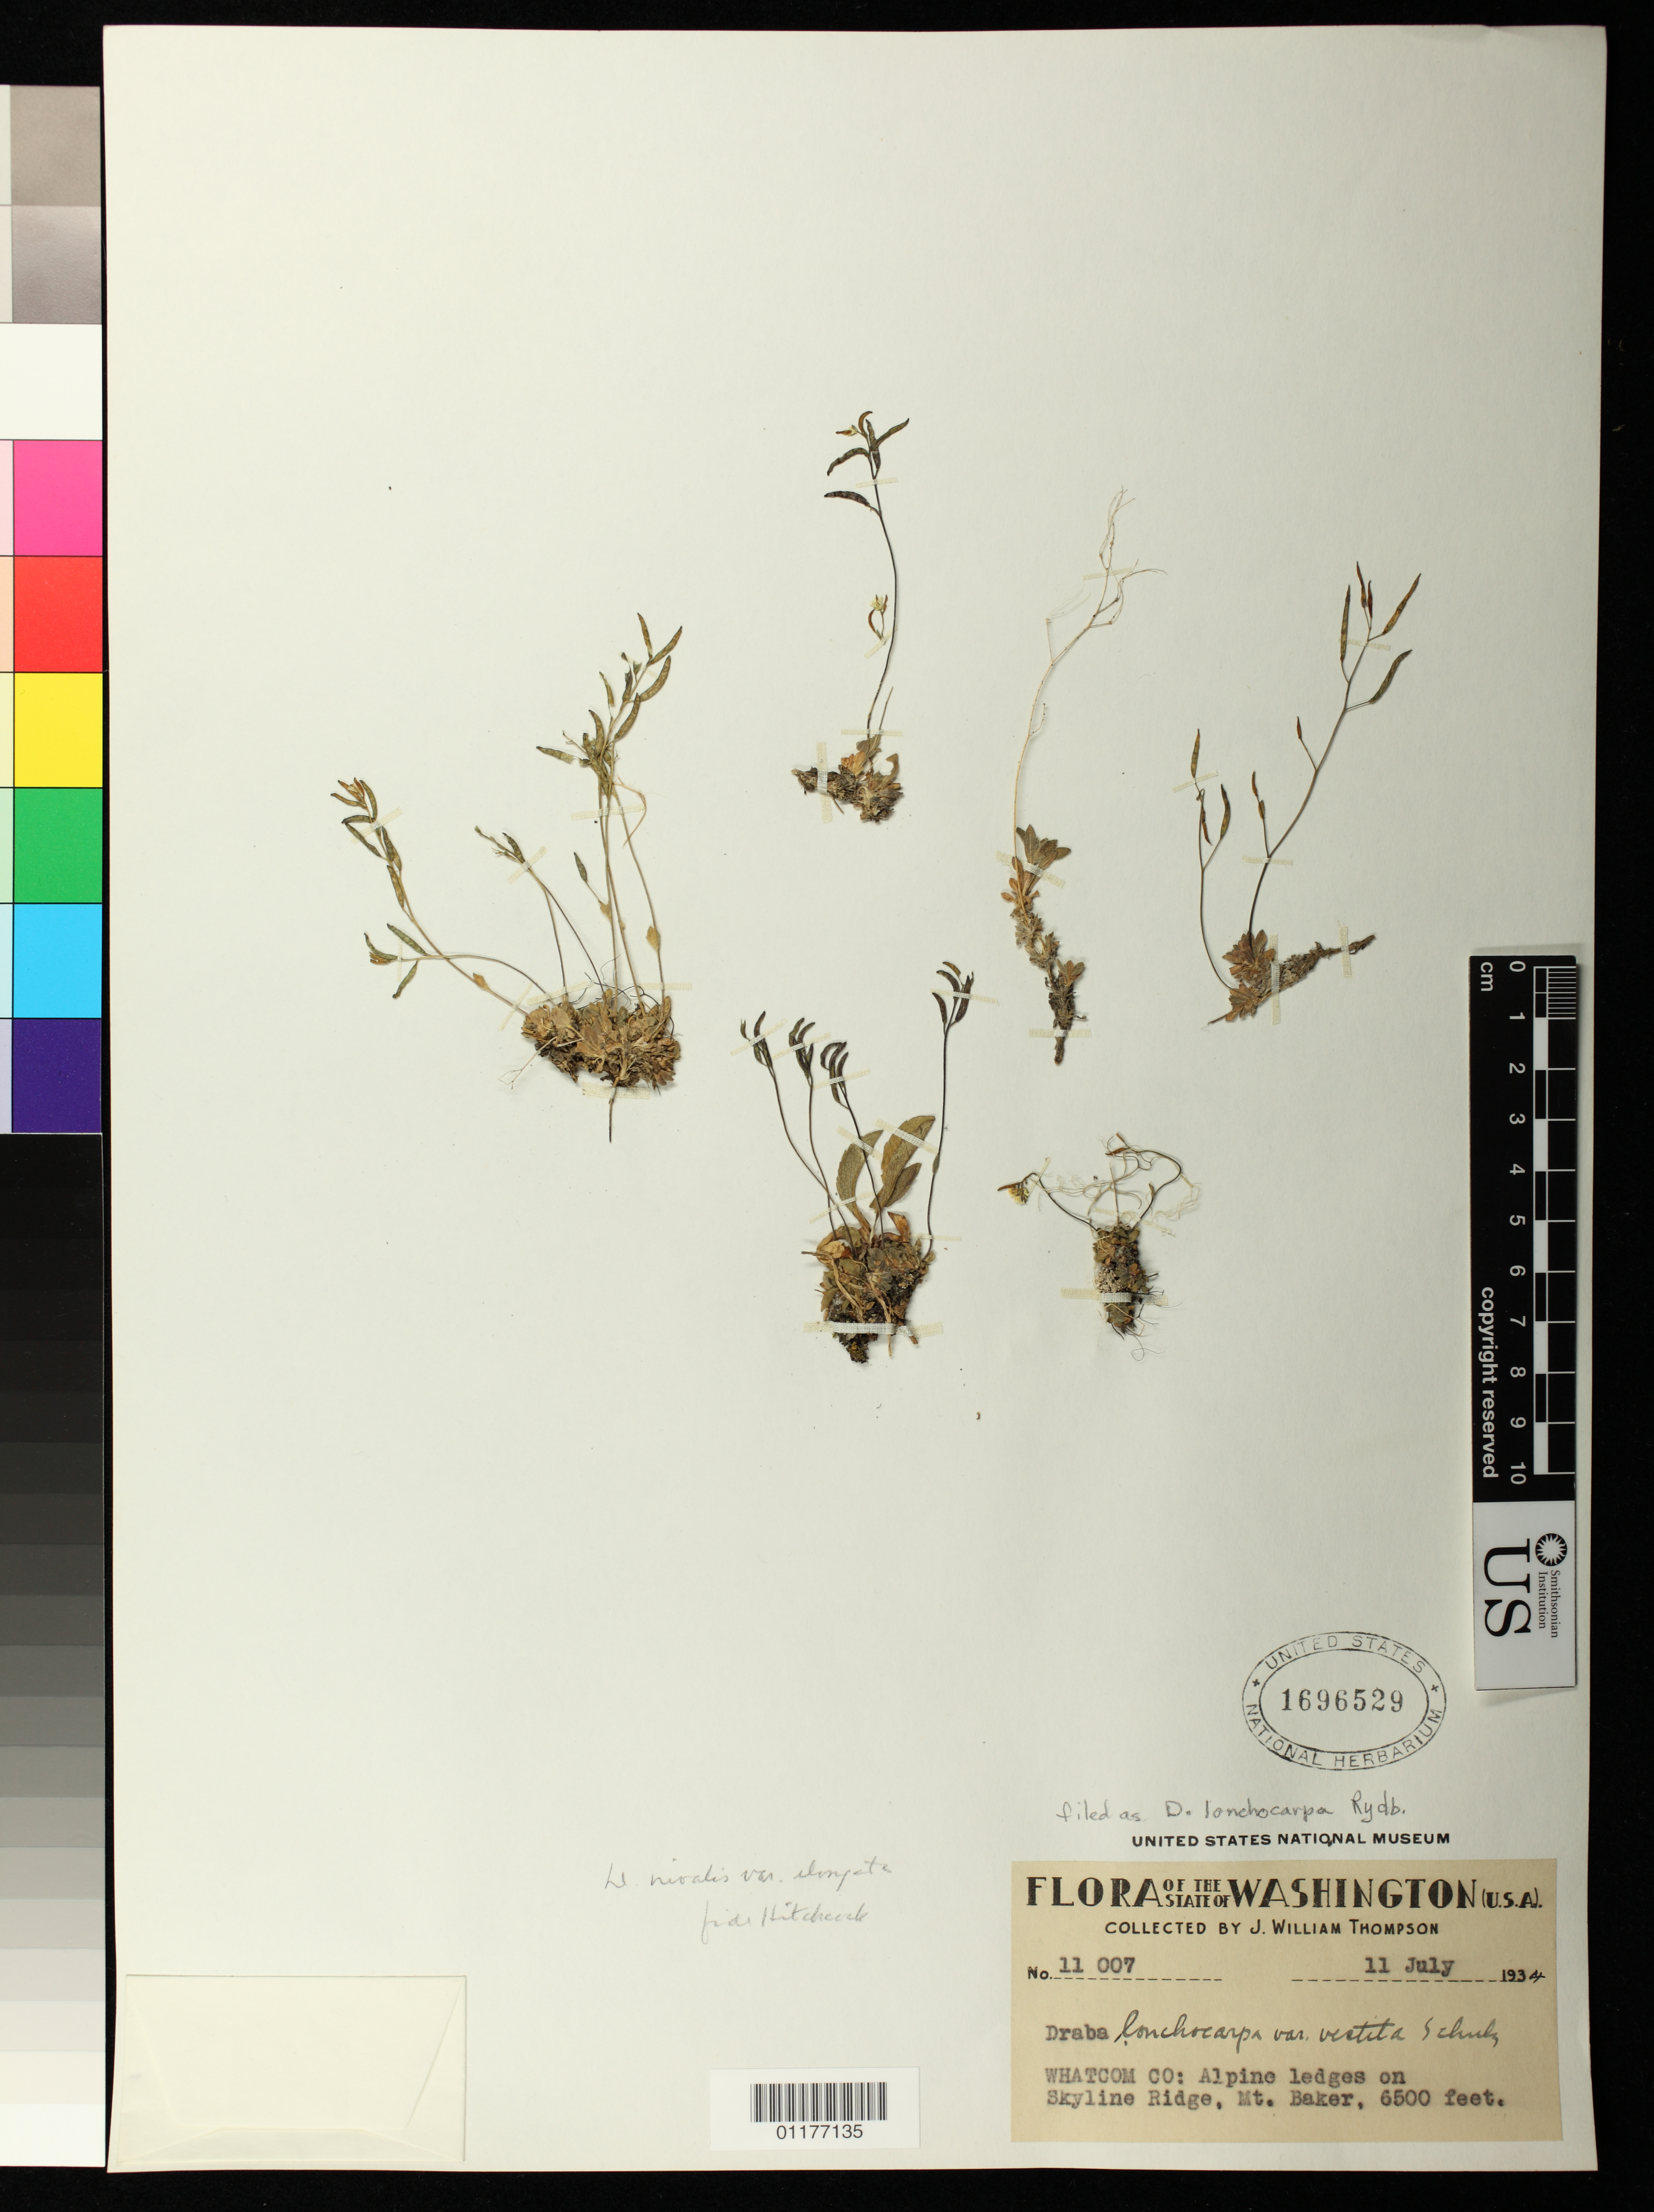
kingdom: Plantae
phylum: Tracheophyta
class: Magnoliopsida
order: Brassicales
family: Brassicaceae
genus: Draba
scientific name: Draba lonchocarpa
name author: Rydb.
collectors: J. W. Thompson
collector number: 11007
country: United States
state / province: Washington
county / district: Whatcom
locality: Mt. Baker, alpine ledges on Skyline Ridge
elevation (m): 1981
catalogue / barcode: US 1696529